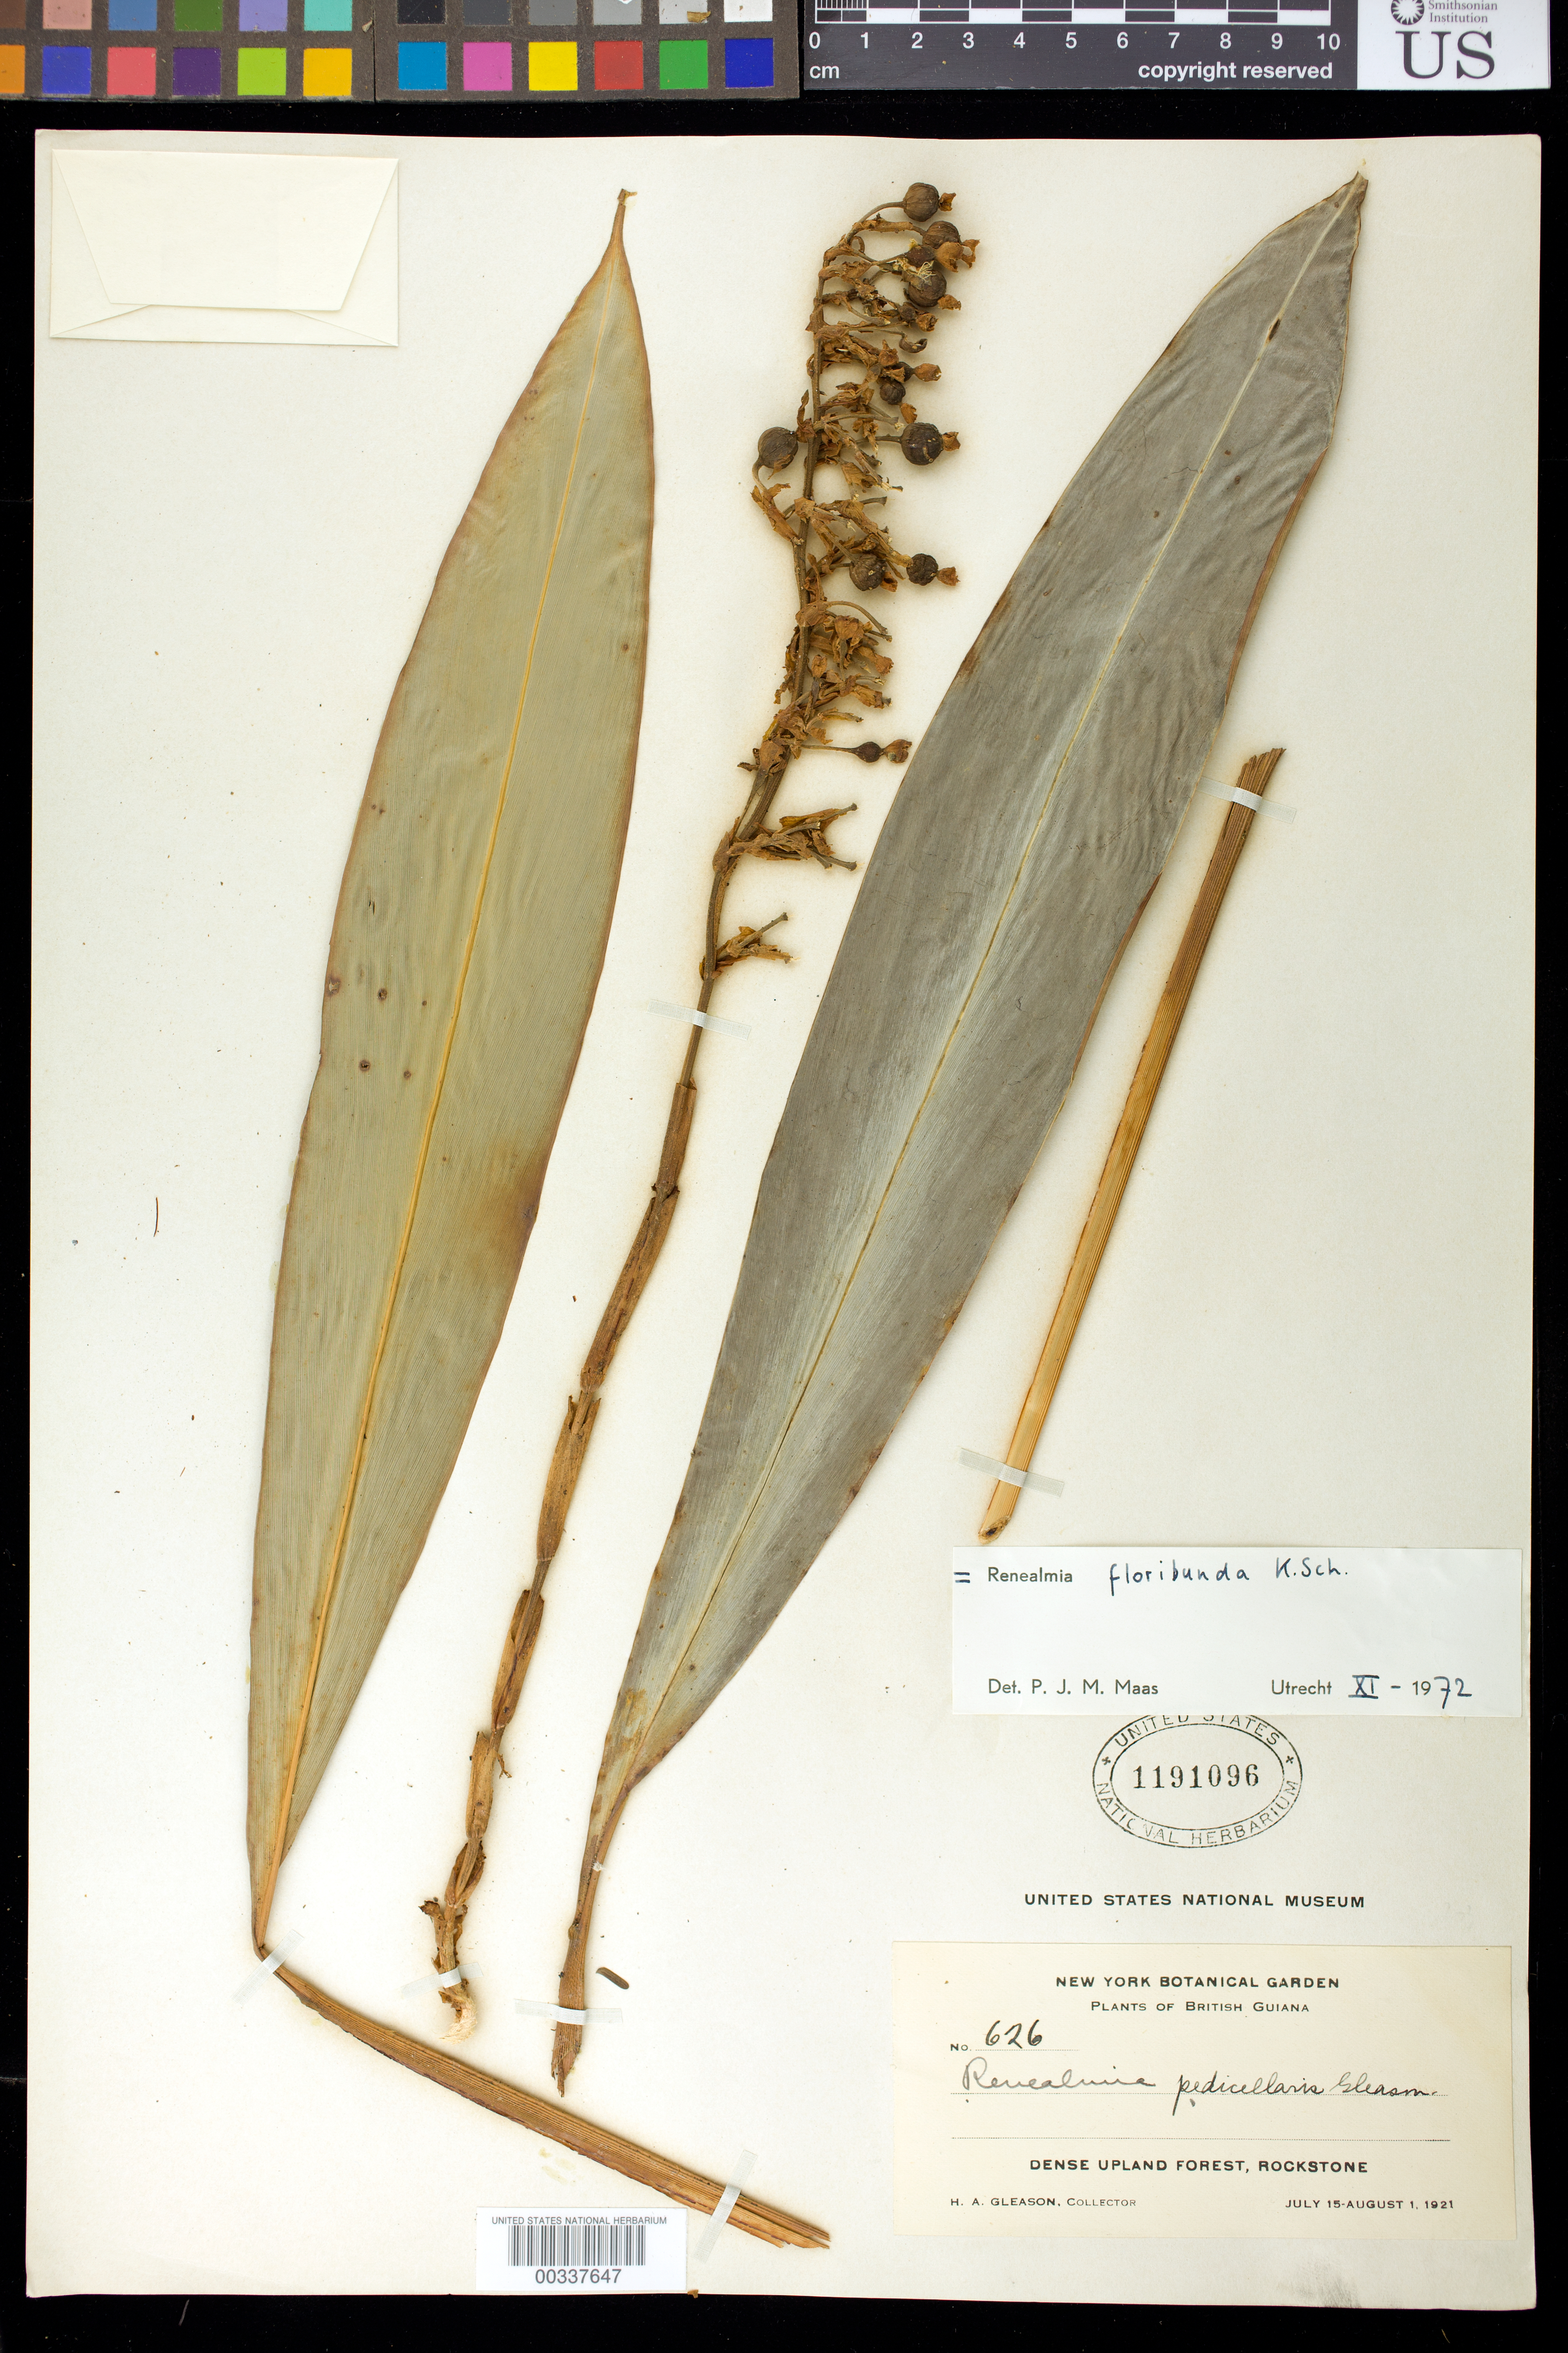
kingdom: Plantae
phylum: Tracheophyta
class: Liliopsida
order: Zingiberales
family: Zingiberaceae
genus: Renealmia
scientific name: Renealmia floribunda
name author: K. Schum.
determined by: Maas, Paul J. M.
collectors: H. A. Gleason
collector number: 626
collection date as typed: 15 Jul 1921 to 01 Aug 1921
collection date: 1921-07-15/1921-08-01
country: Guyana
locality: Rockstone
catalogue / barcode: US 1191096